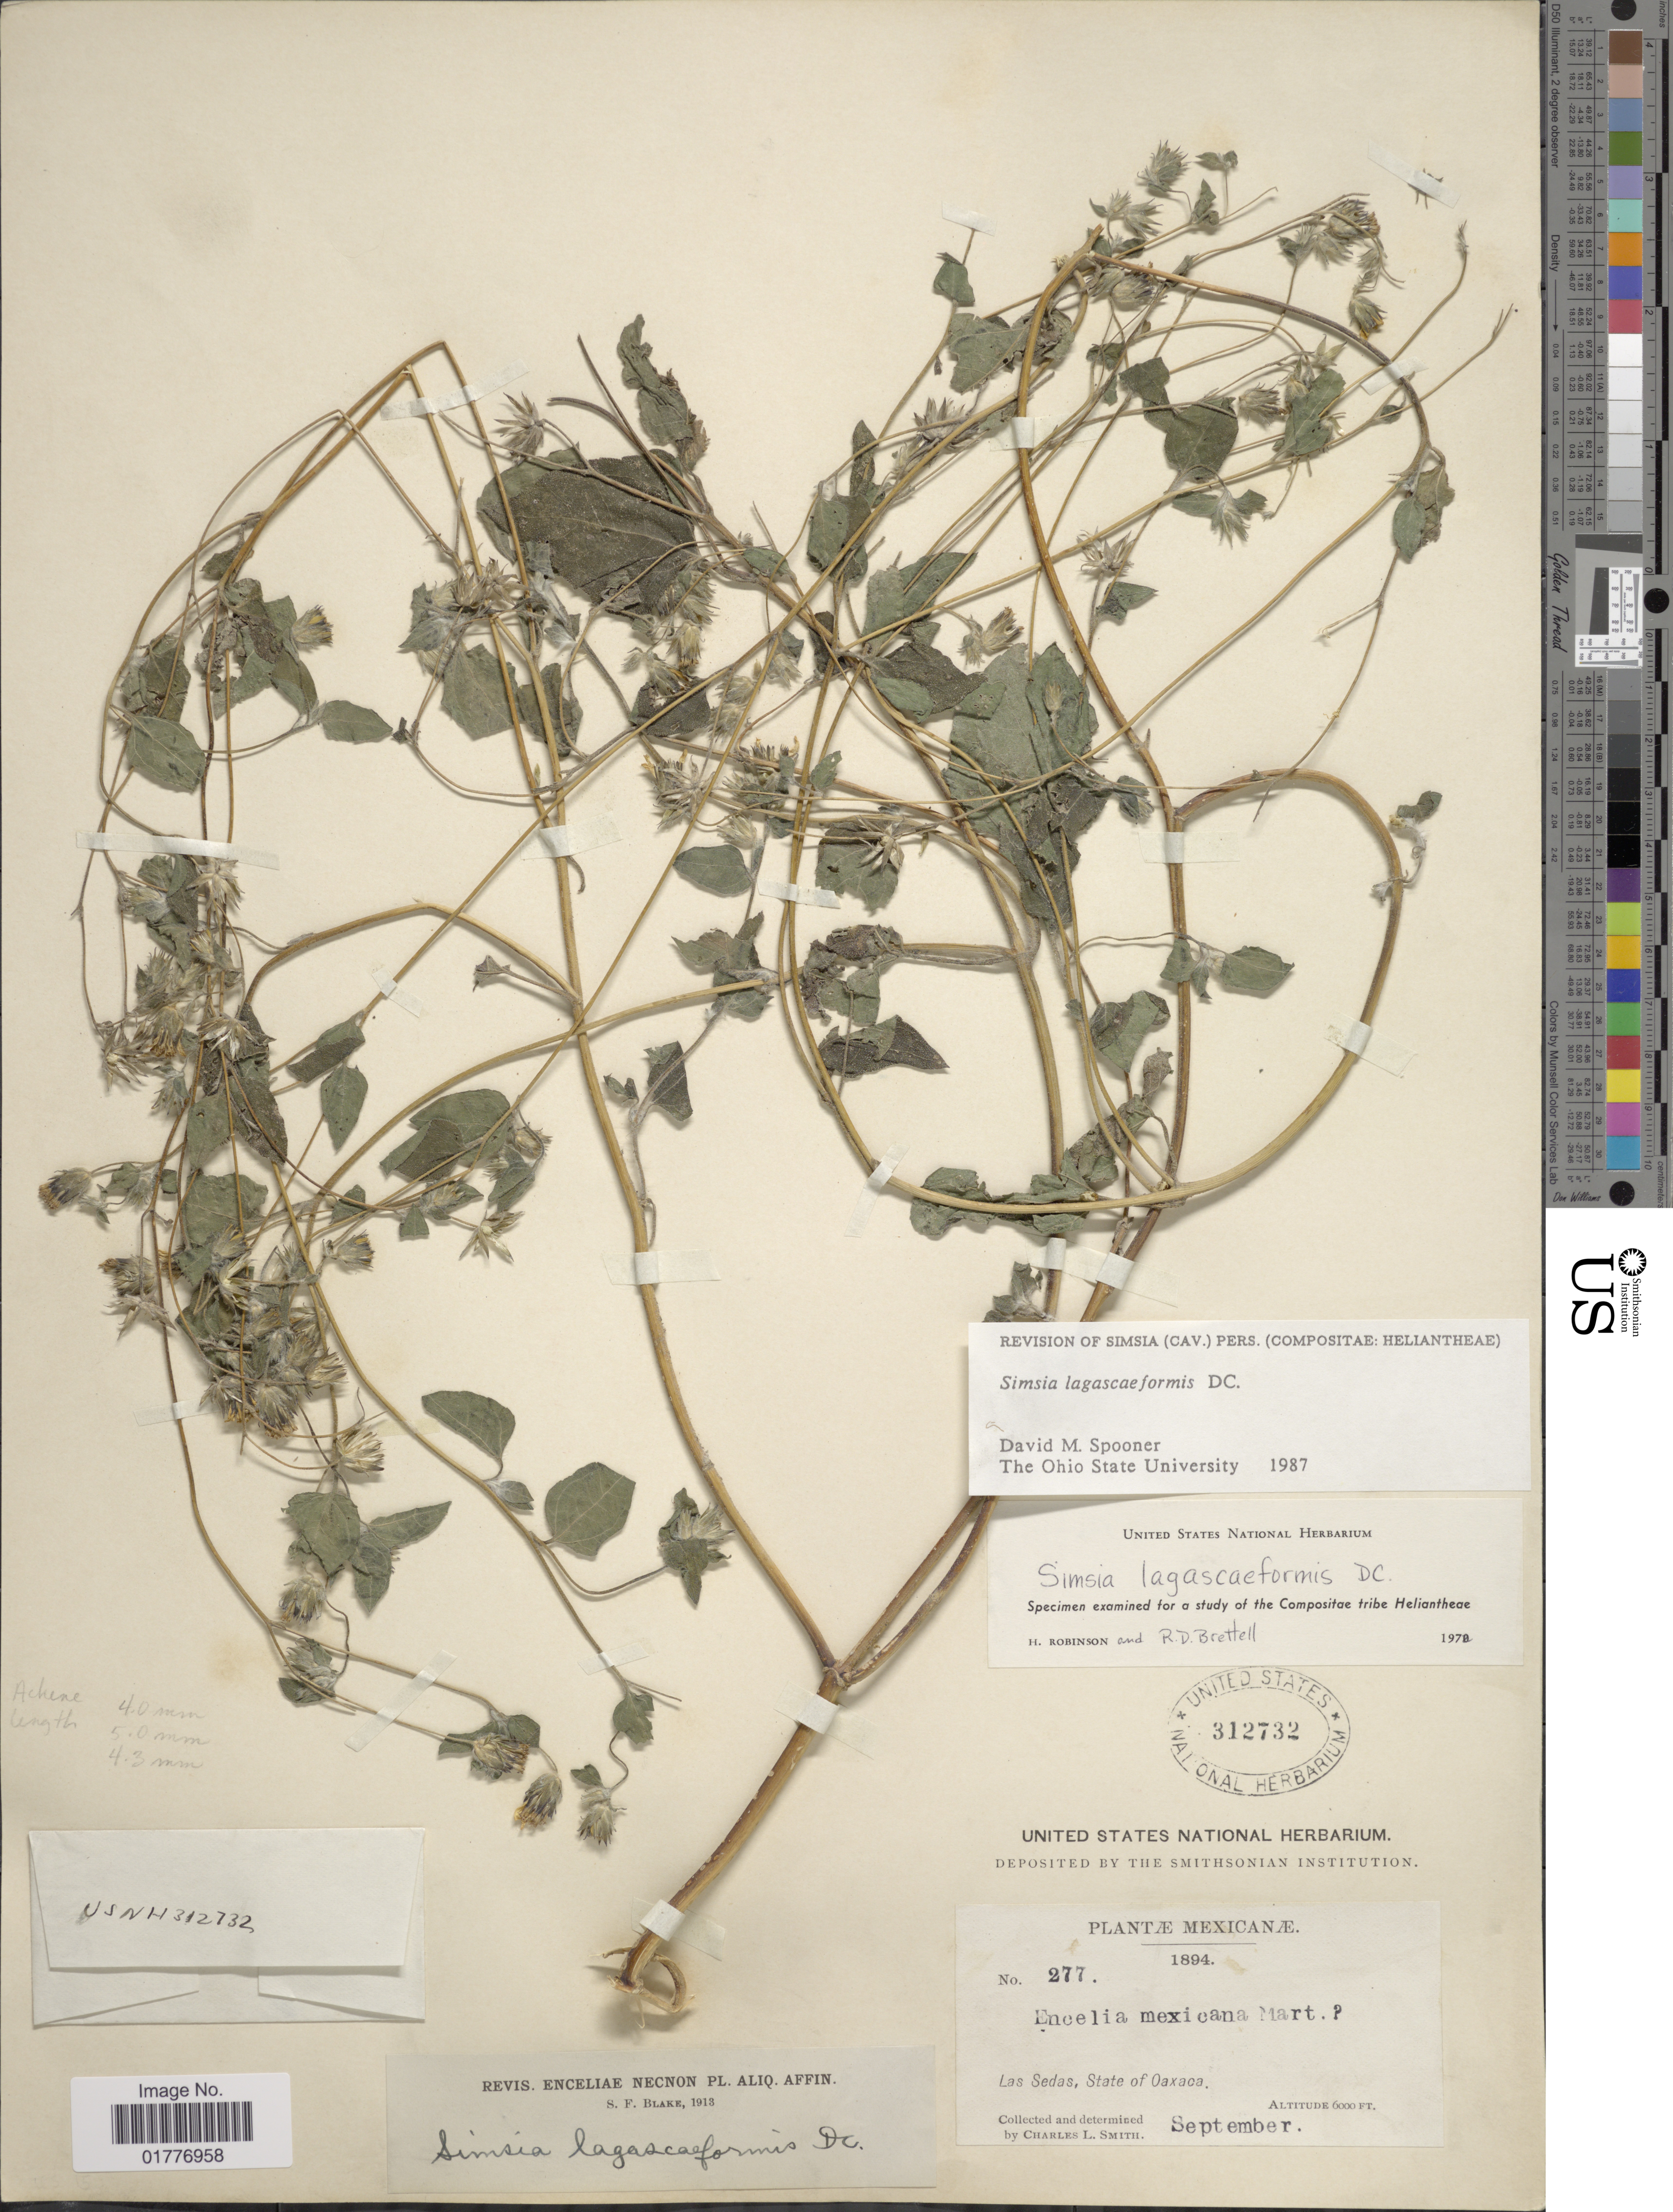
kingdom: Plantae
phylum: Tracheophyta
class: Magnoliopsida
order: Asterales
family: Asteraceae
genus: Simsia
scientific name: Simsia lagasceiformis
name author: DC.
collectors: C. L. Smith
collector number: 277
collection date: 1894-09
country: Mexico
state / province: Oaxaca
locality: Las Sedas, State of Oaxaca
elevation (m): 1829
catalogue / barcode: US 312732